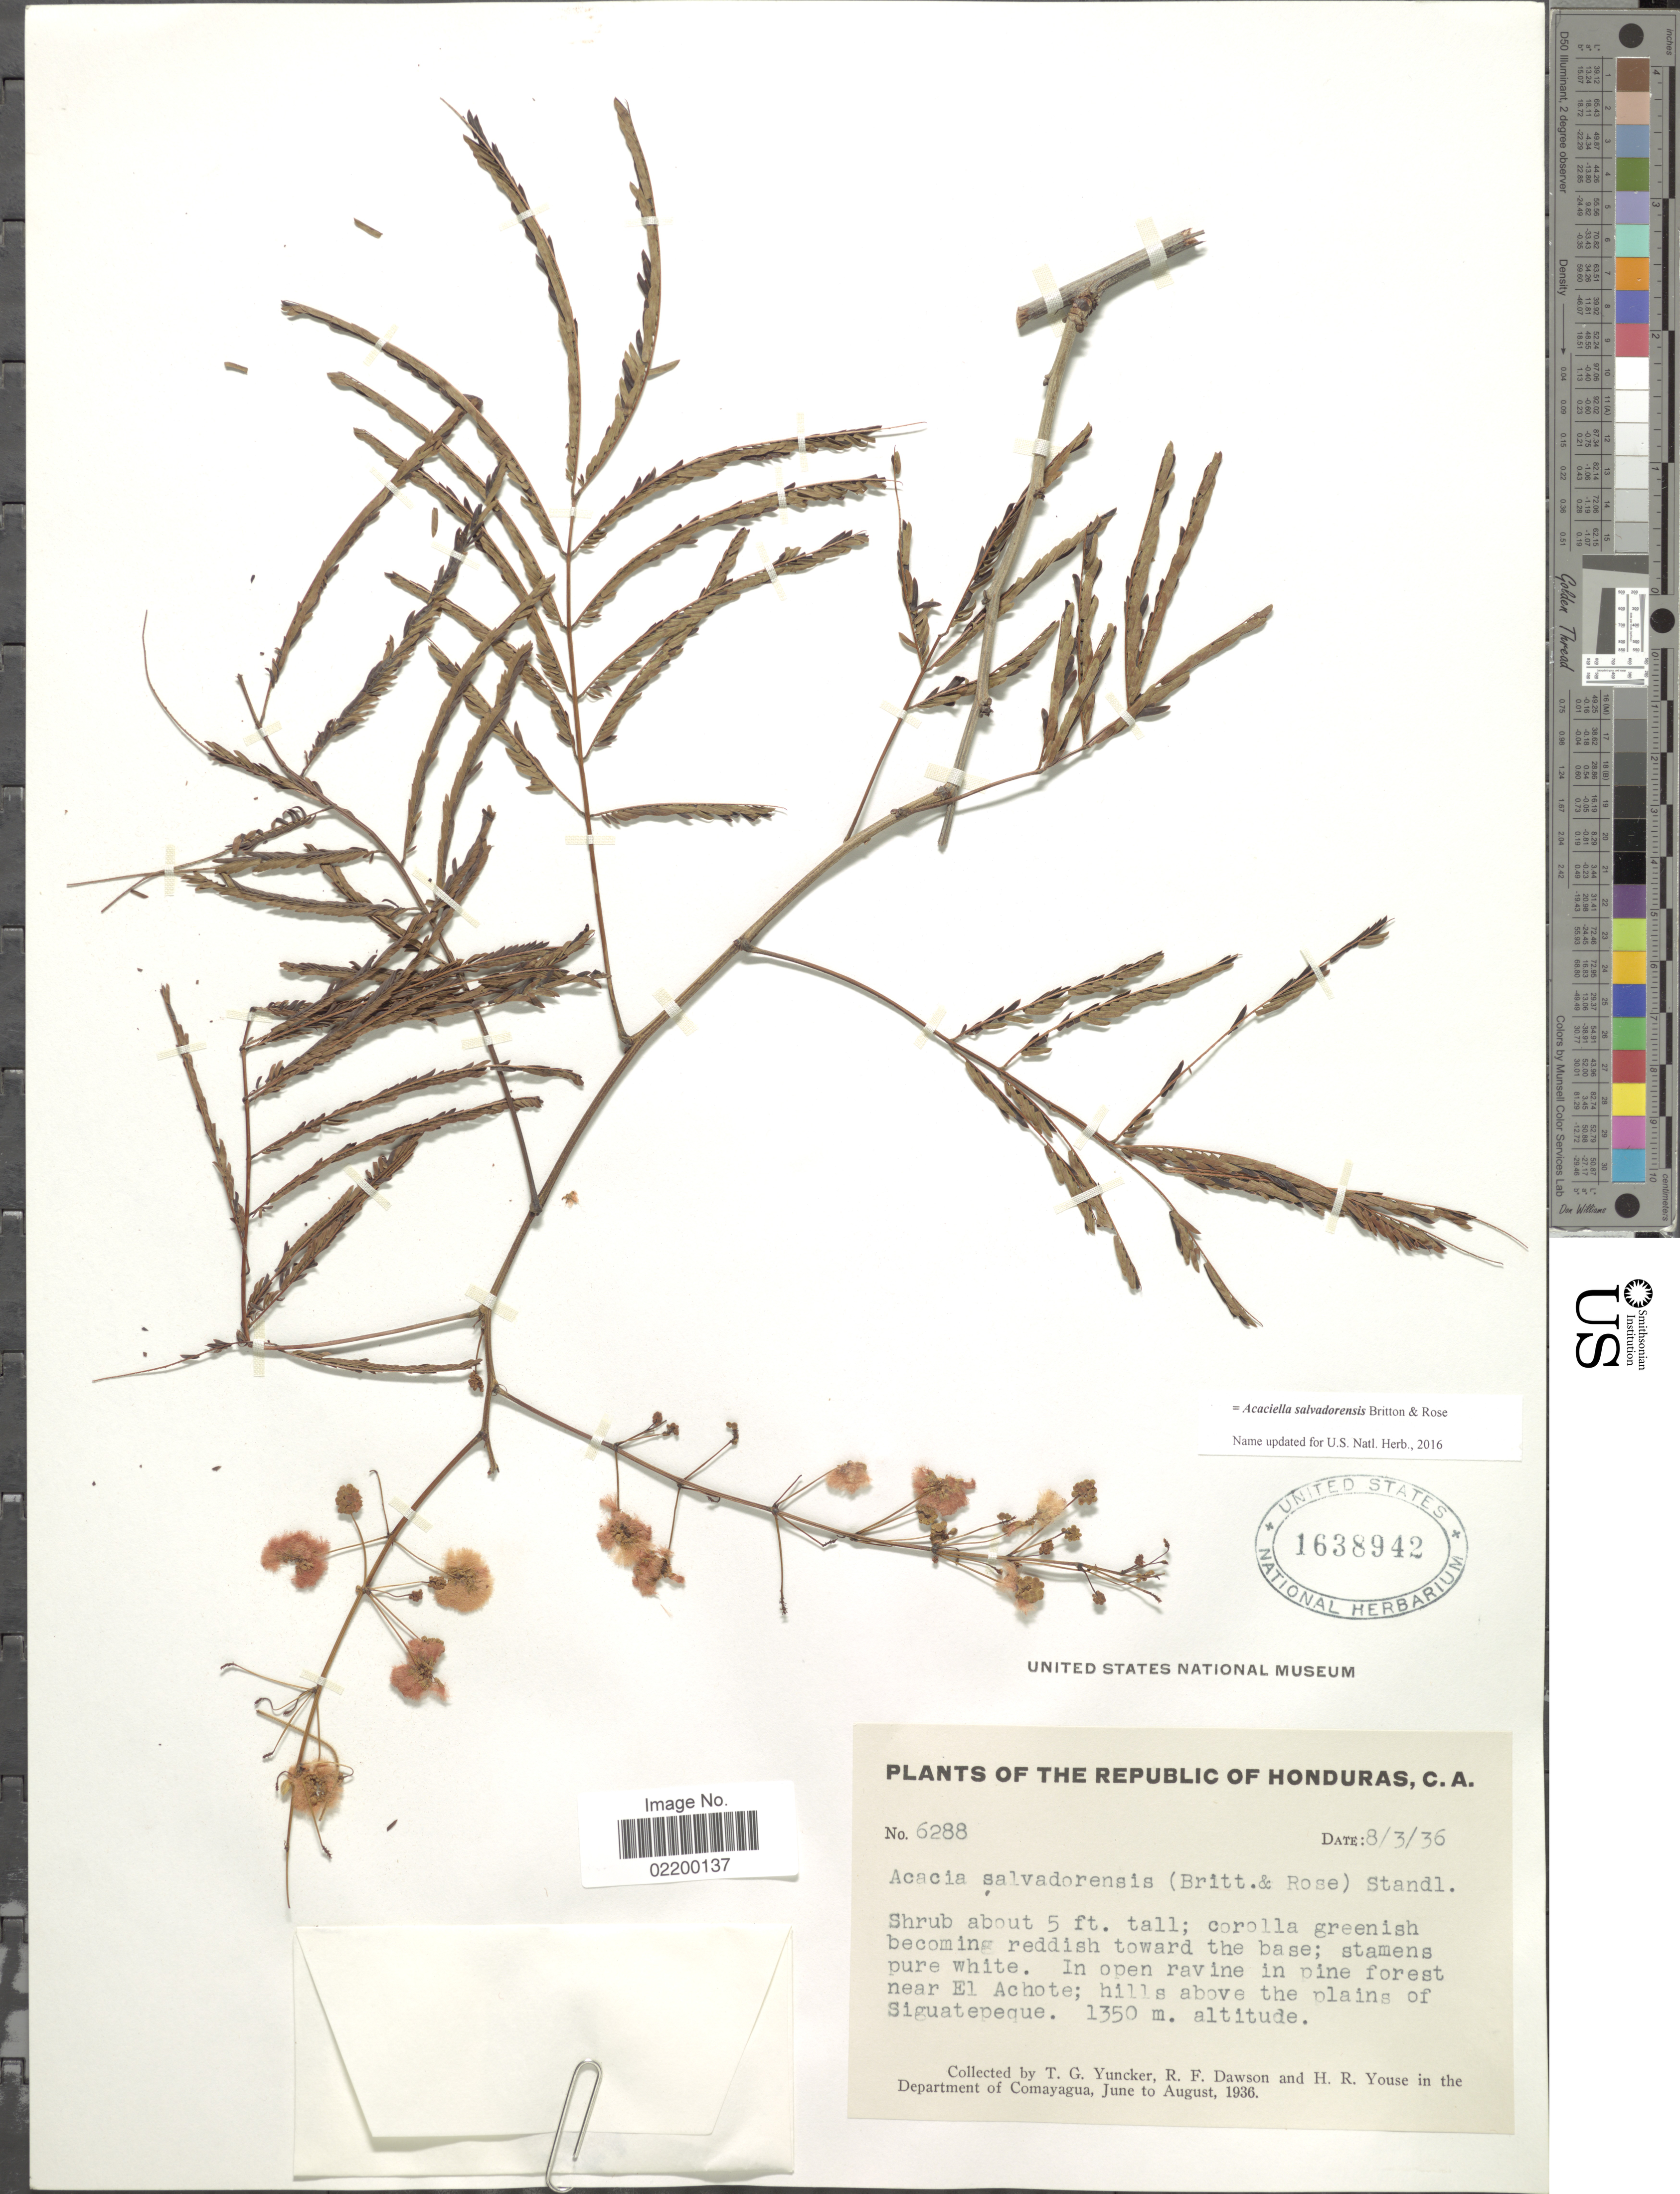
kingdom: Plantae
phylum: Tracheophyta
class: Magnoliopsida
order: Fabales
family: Fabaceae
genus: Acaciella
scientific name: Acaciella salvadorensis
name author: Britton & Rose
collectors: T. G. Yuncker, R. F. Dawson & H. Youse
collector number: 6288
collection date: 1936-06/1936-08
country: Honduras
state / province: Comayagua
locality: Department of Comayague.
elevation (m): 1350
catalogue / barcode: US 1638942